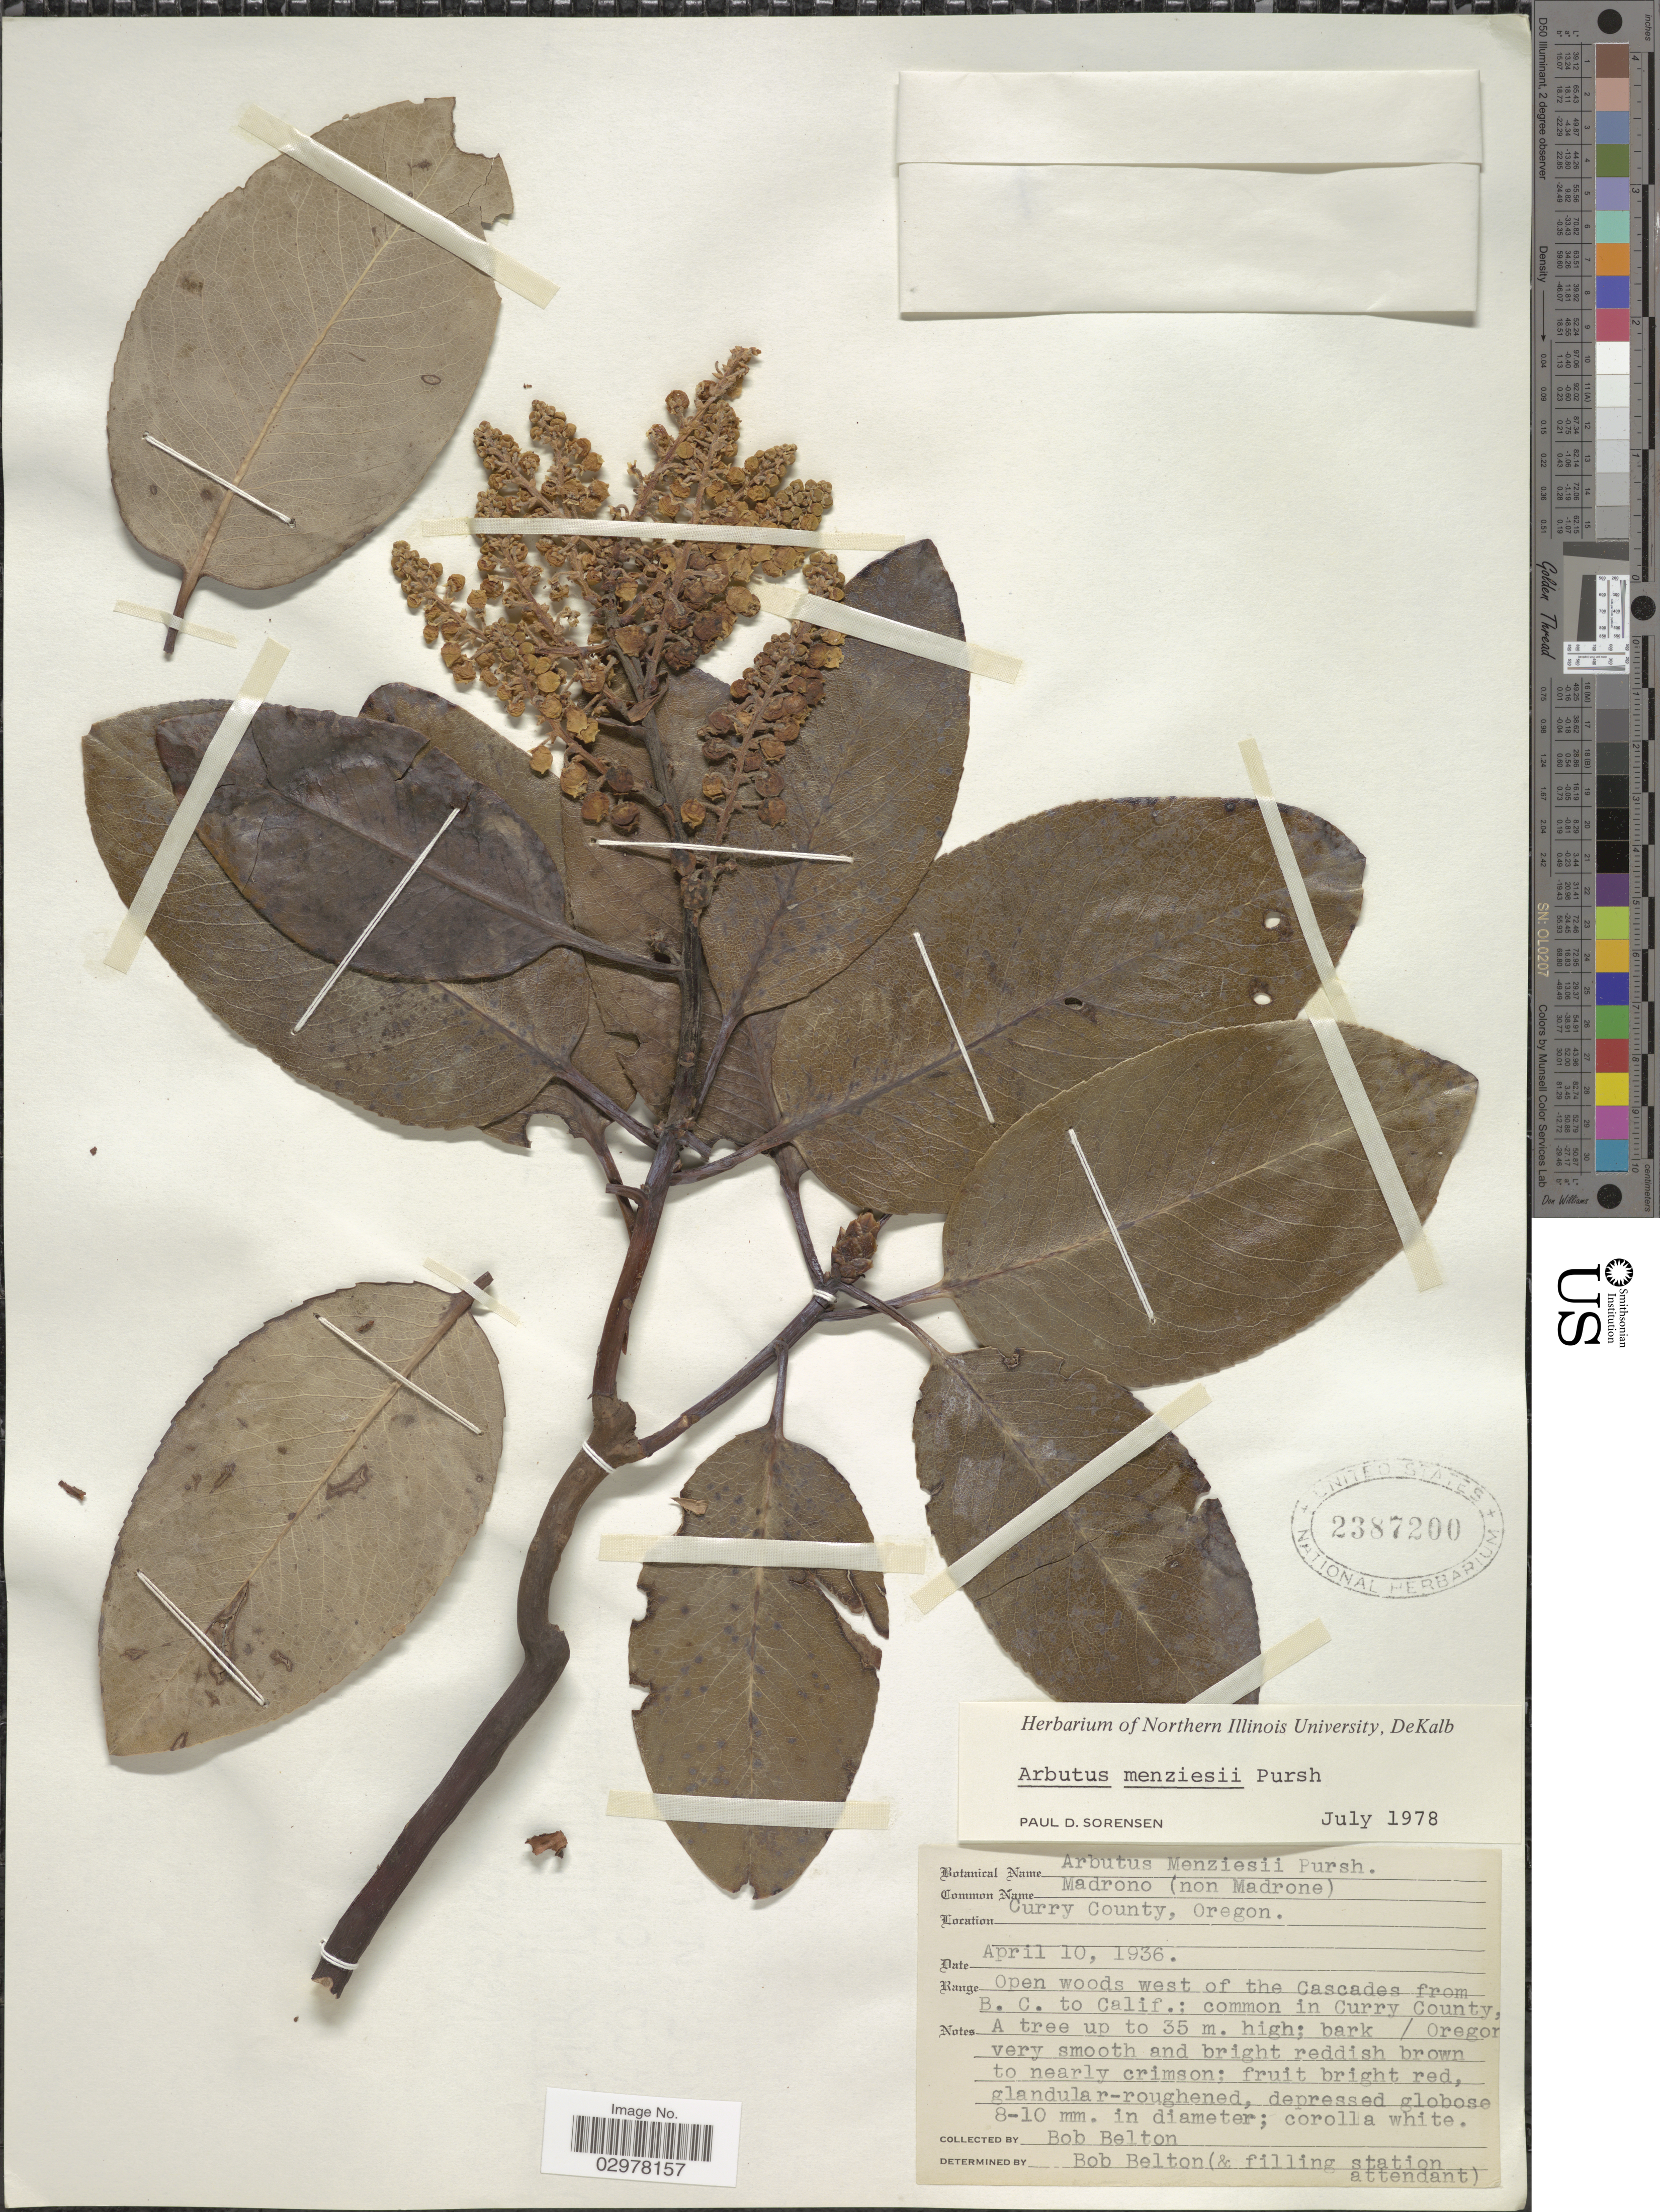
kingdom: Plantae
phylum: Tracheophyta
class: Magnoliopsida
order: Ericales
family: Ericaceae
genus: Arbutus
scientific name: Arbutus menziesii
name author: Pursh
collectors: R. Belton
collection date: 1936-04-10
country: United States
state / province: Oregon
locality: Curry County. Open woods west of the Cascades from B.C. to Calif.: common in Curry County.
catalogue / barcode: US 2387200